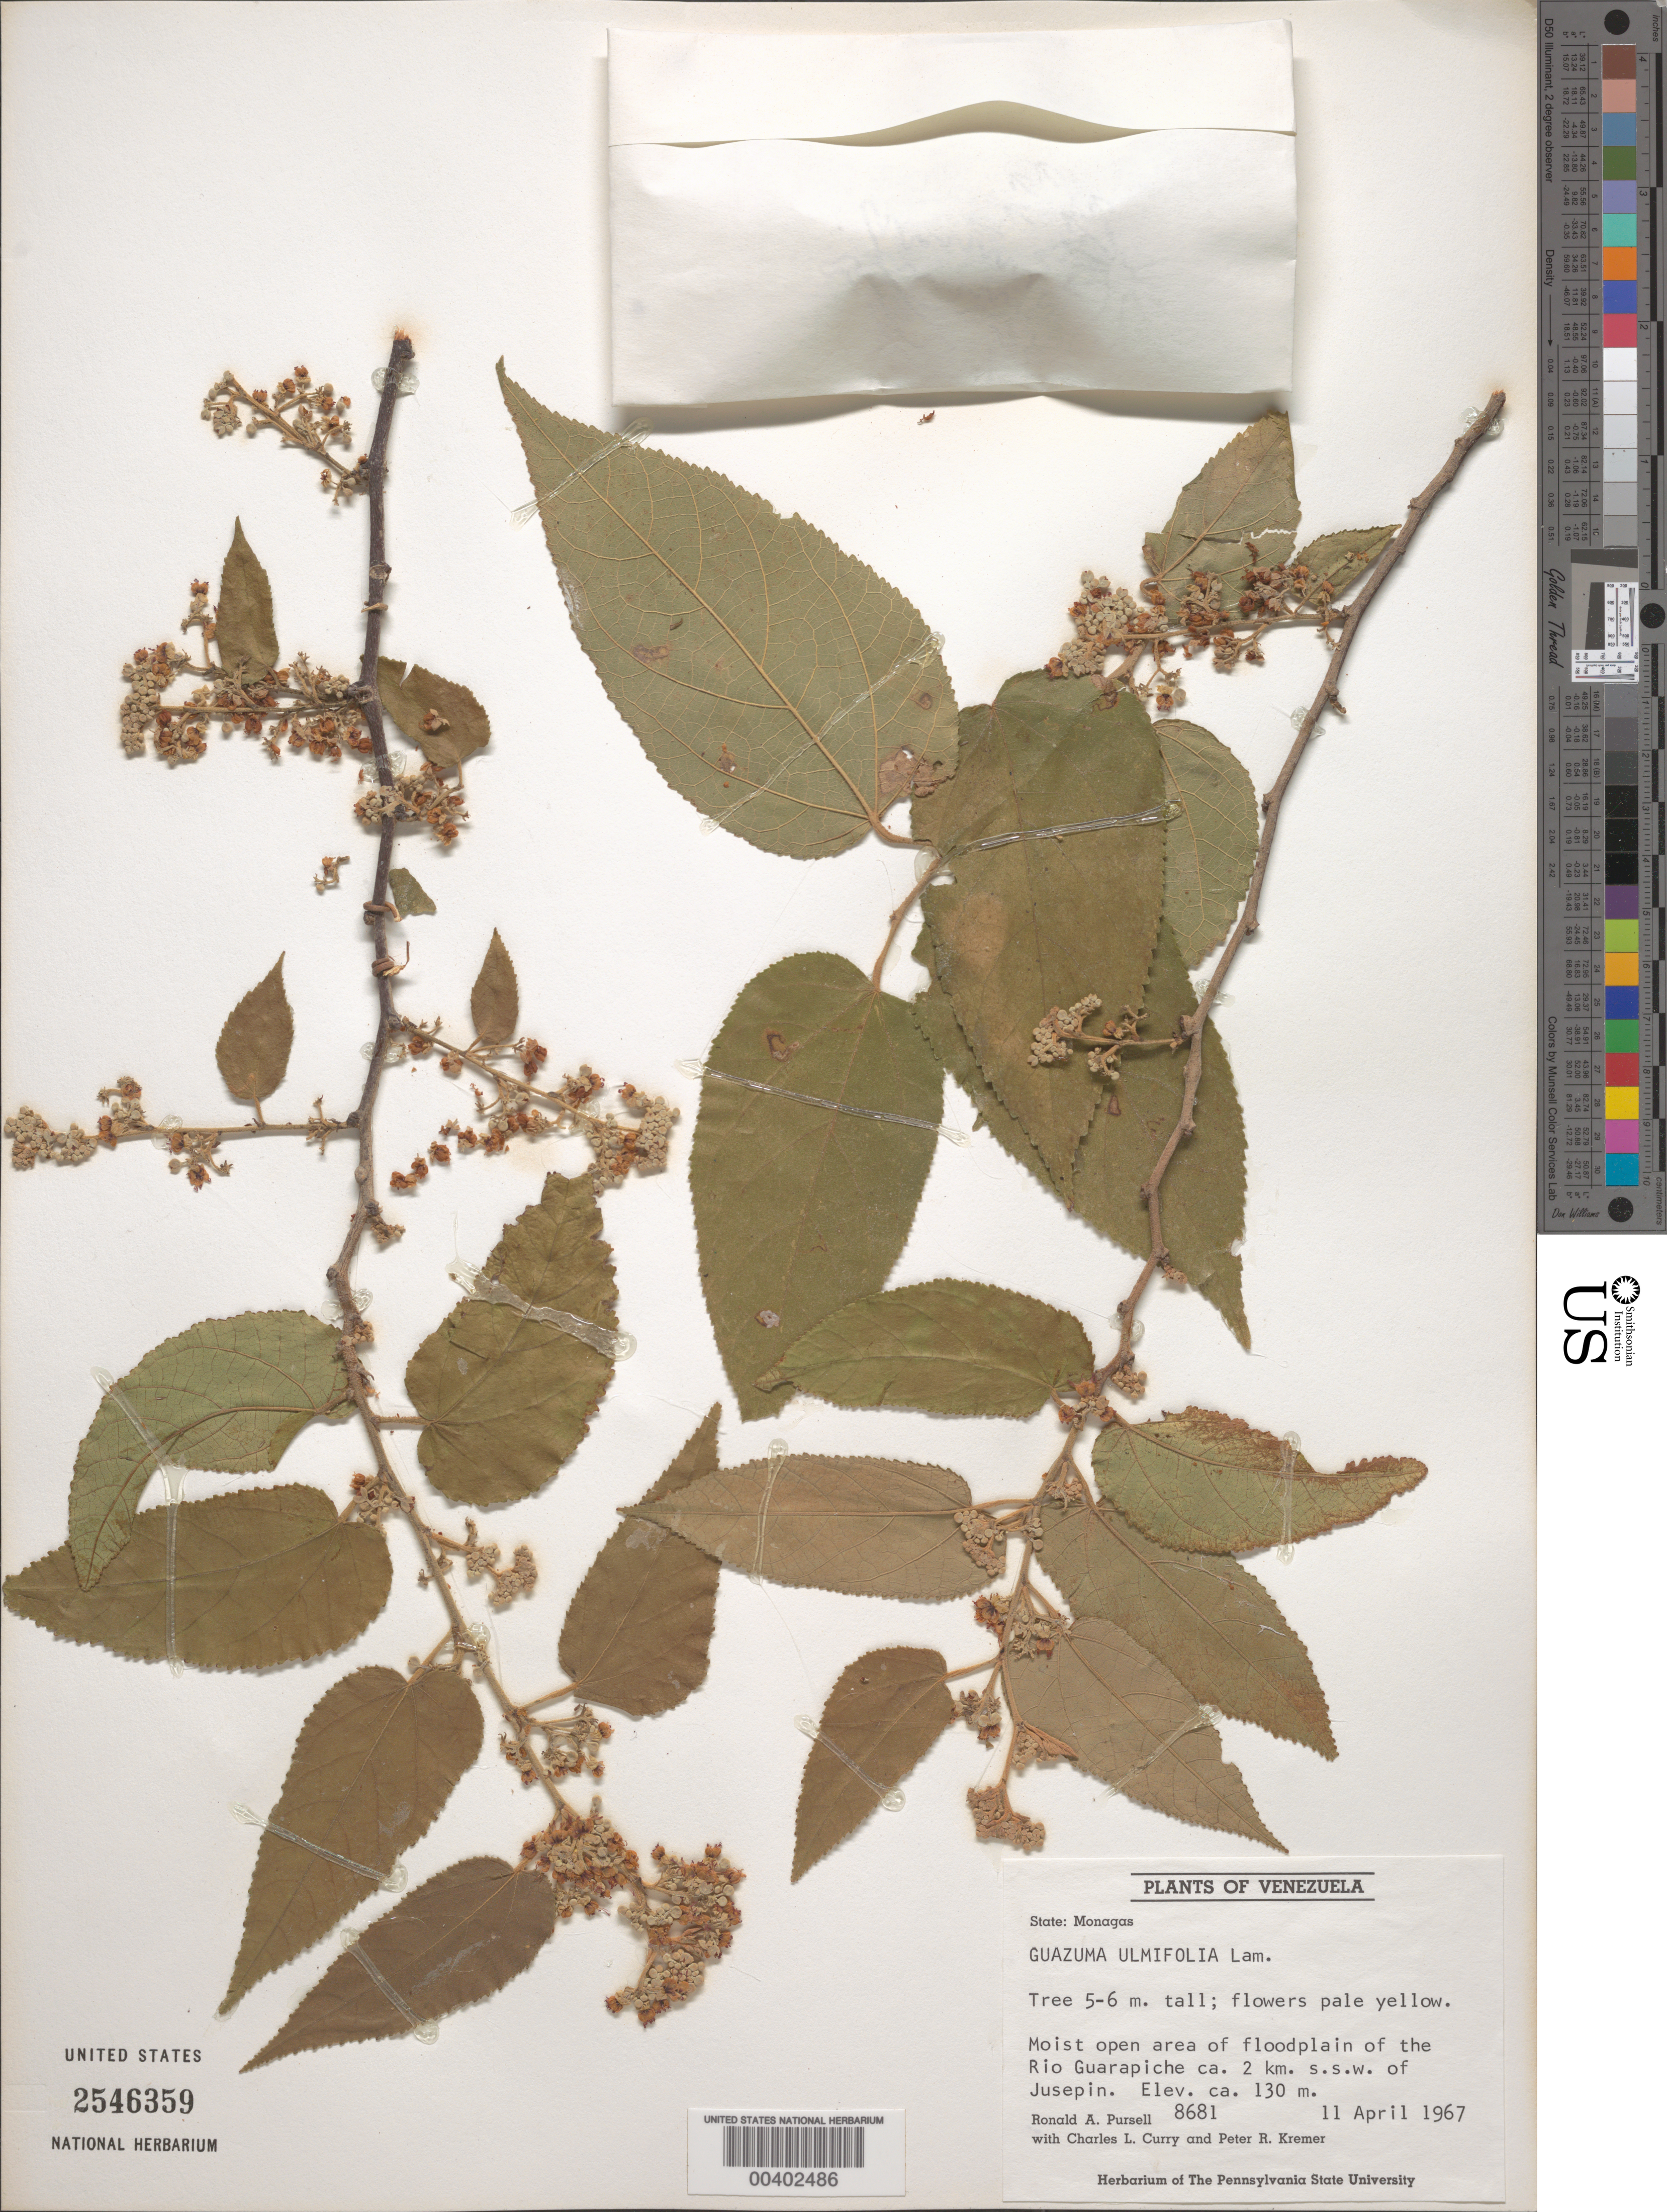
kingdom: Plantae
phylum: Tracheophyta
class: Magnoliopsida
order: Malvales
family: Malvaceae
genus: Guazuma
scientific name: Guazuma ulmifolia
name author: Lam.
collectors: R. A. Pursell, C. L. Curry & P. R. Kremer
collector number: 8681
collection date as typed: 11 Apr 1967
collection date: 1967-04-11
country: Venezuela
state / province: Monagas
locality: Río Guarapiche, ca. 2 km SSW of Jusepin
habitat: Moist open area of floodplain.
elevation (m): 130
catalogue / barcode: US 2546359